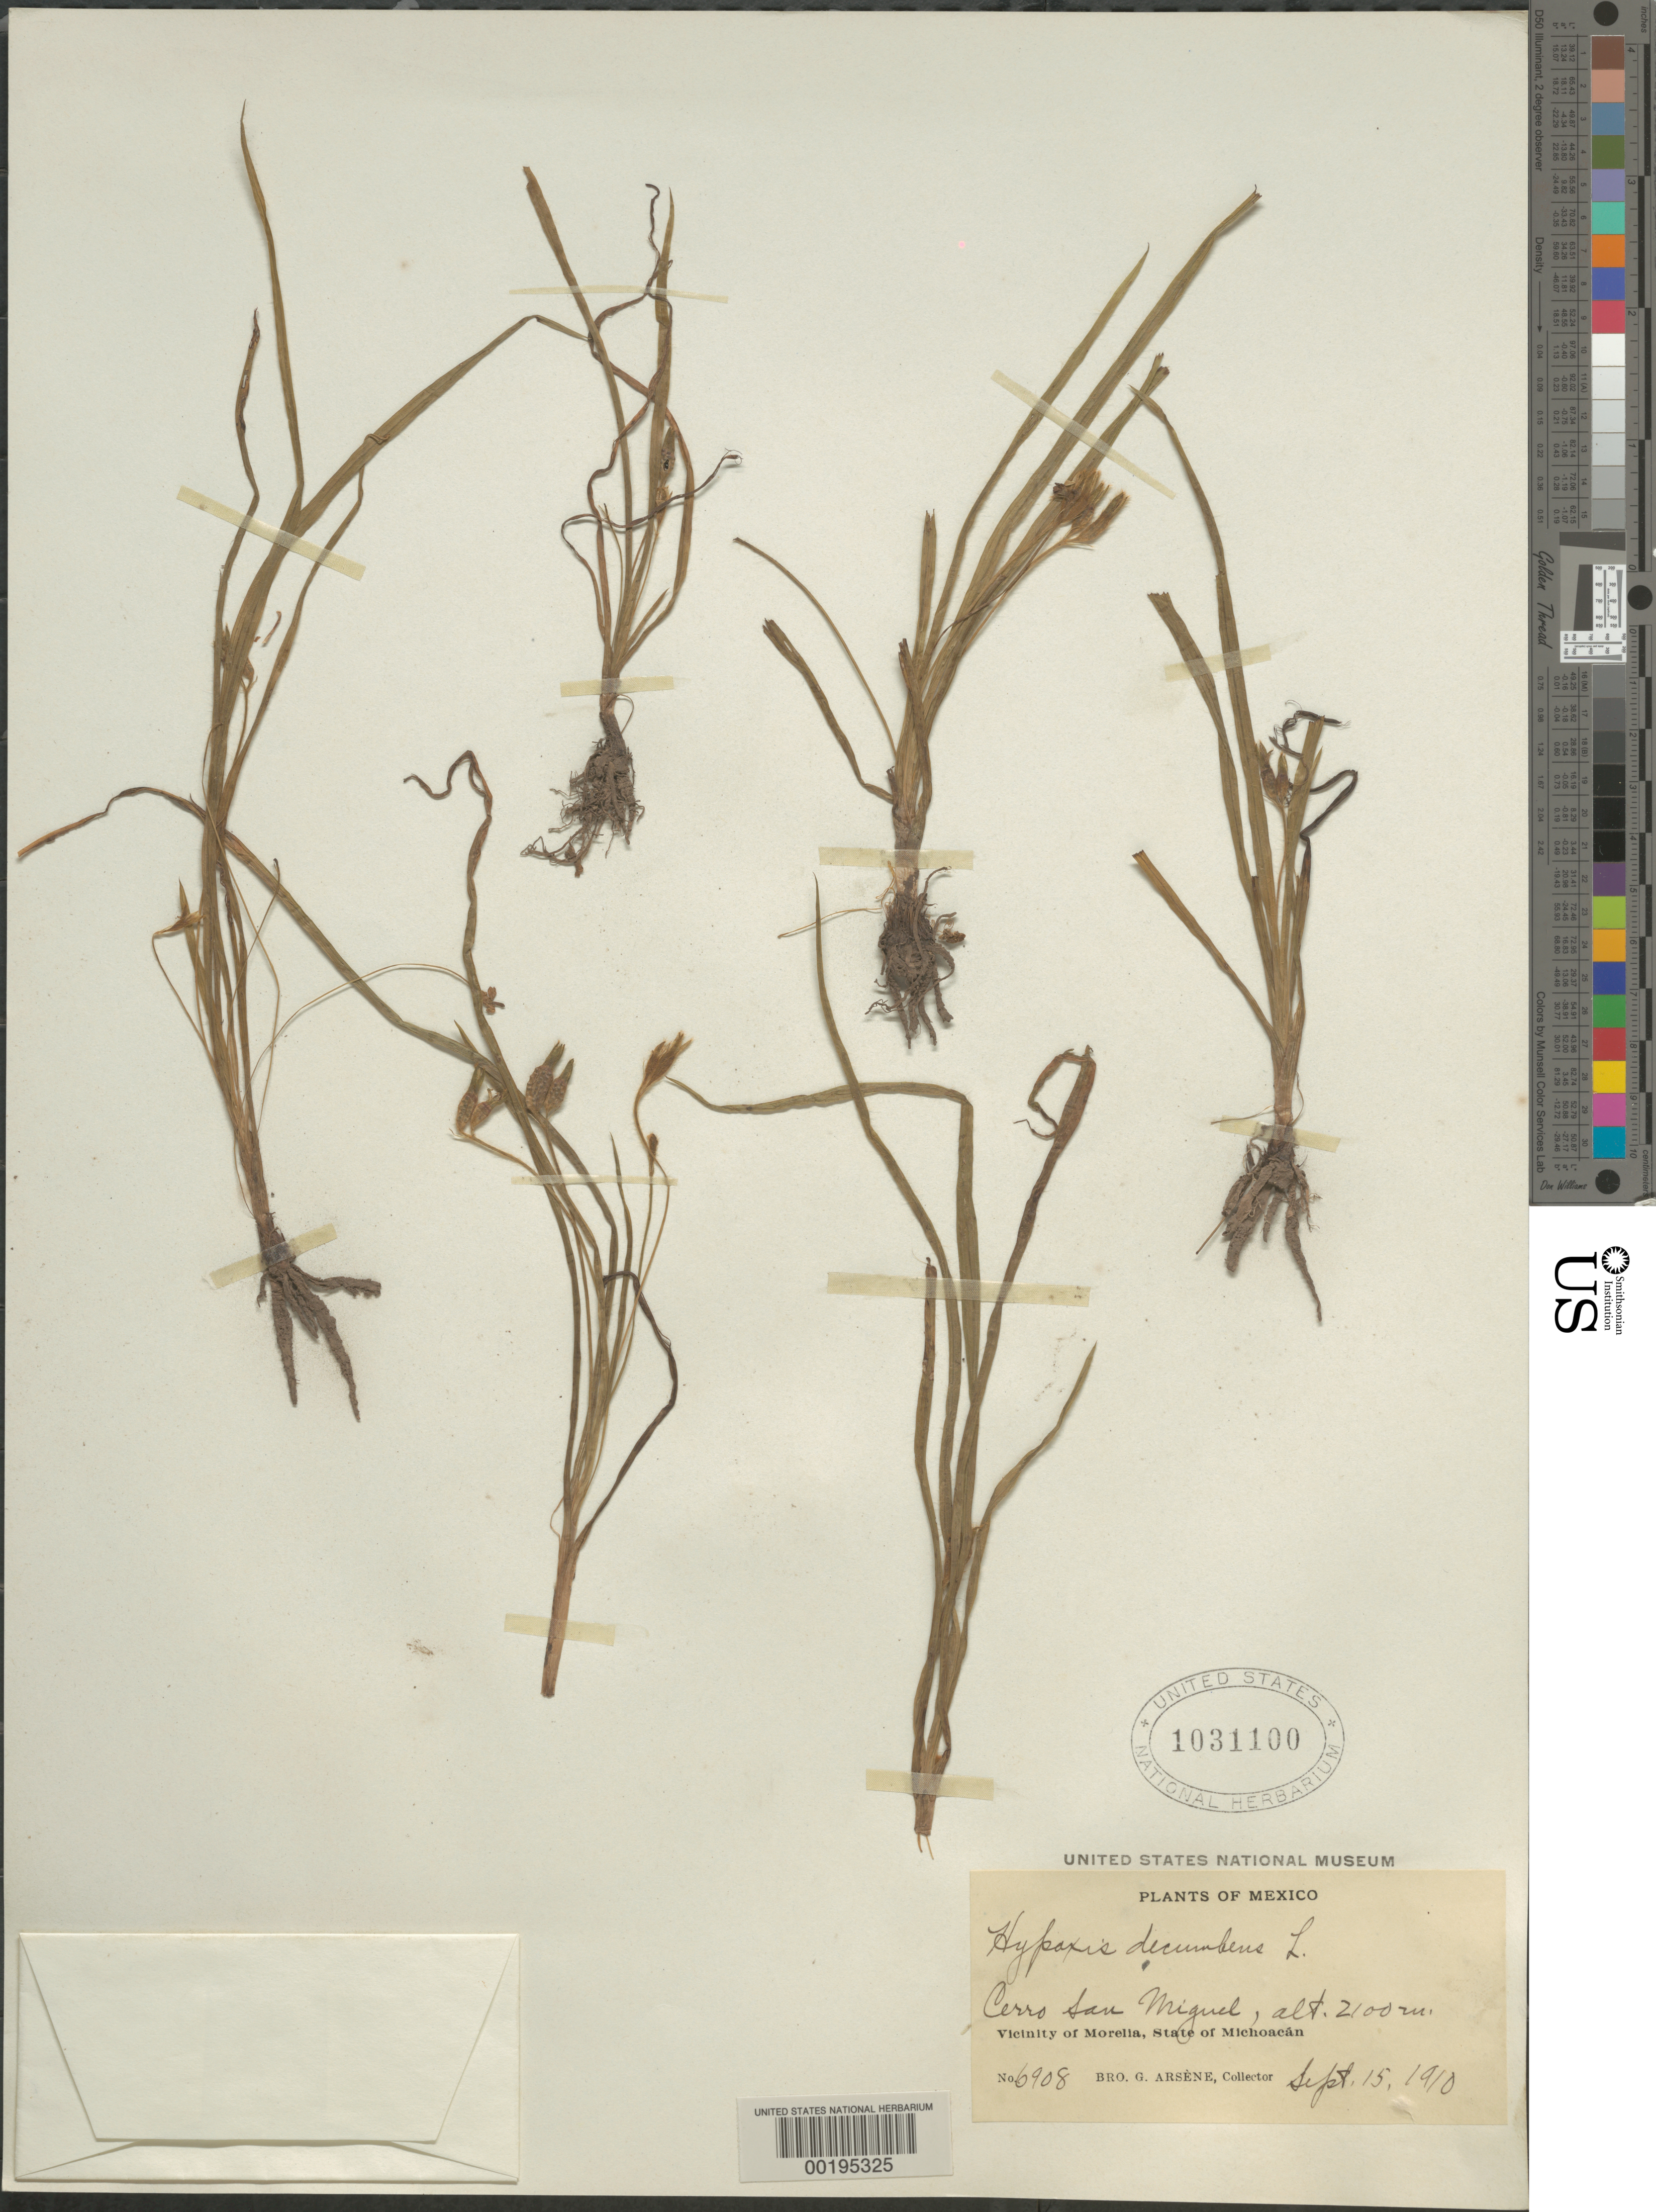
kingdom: Plantae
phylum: Tracheophyta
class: Liliopsida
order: Asparagales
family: Hypoxidaceae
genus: Hypoxis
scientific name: Hypoxis sp.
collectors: Bro. G. Arsène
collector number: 6908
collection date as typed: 15 Sep 1910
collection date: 1910-09-15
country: Mexico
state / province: Michoacán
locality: Cerro San Miguel, vicinity of morella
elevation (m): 2100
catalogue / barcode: US 1031100